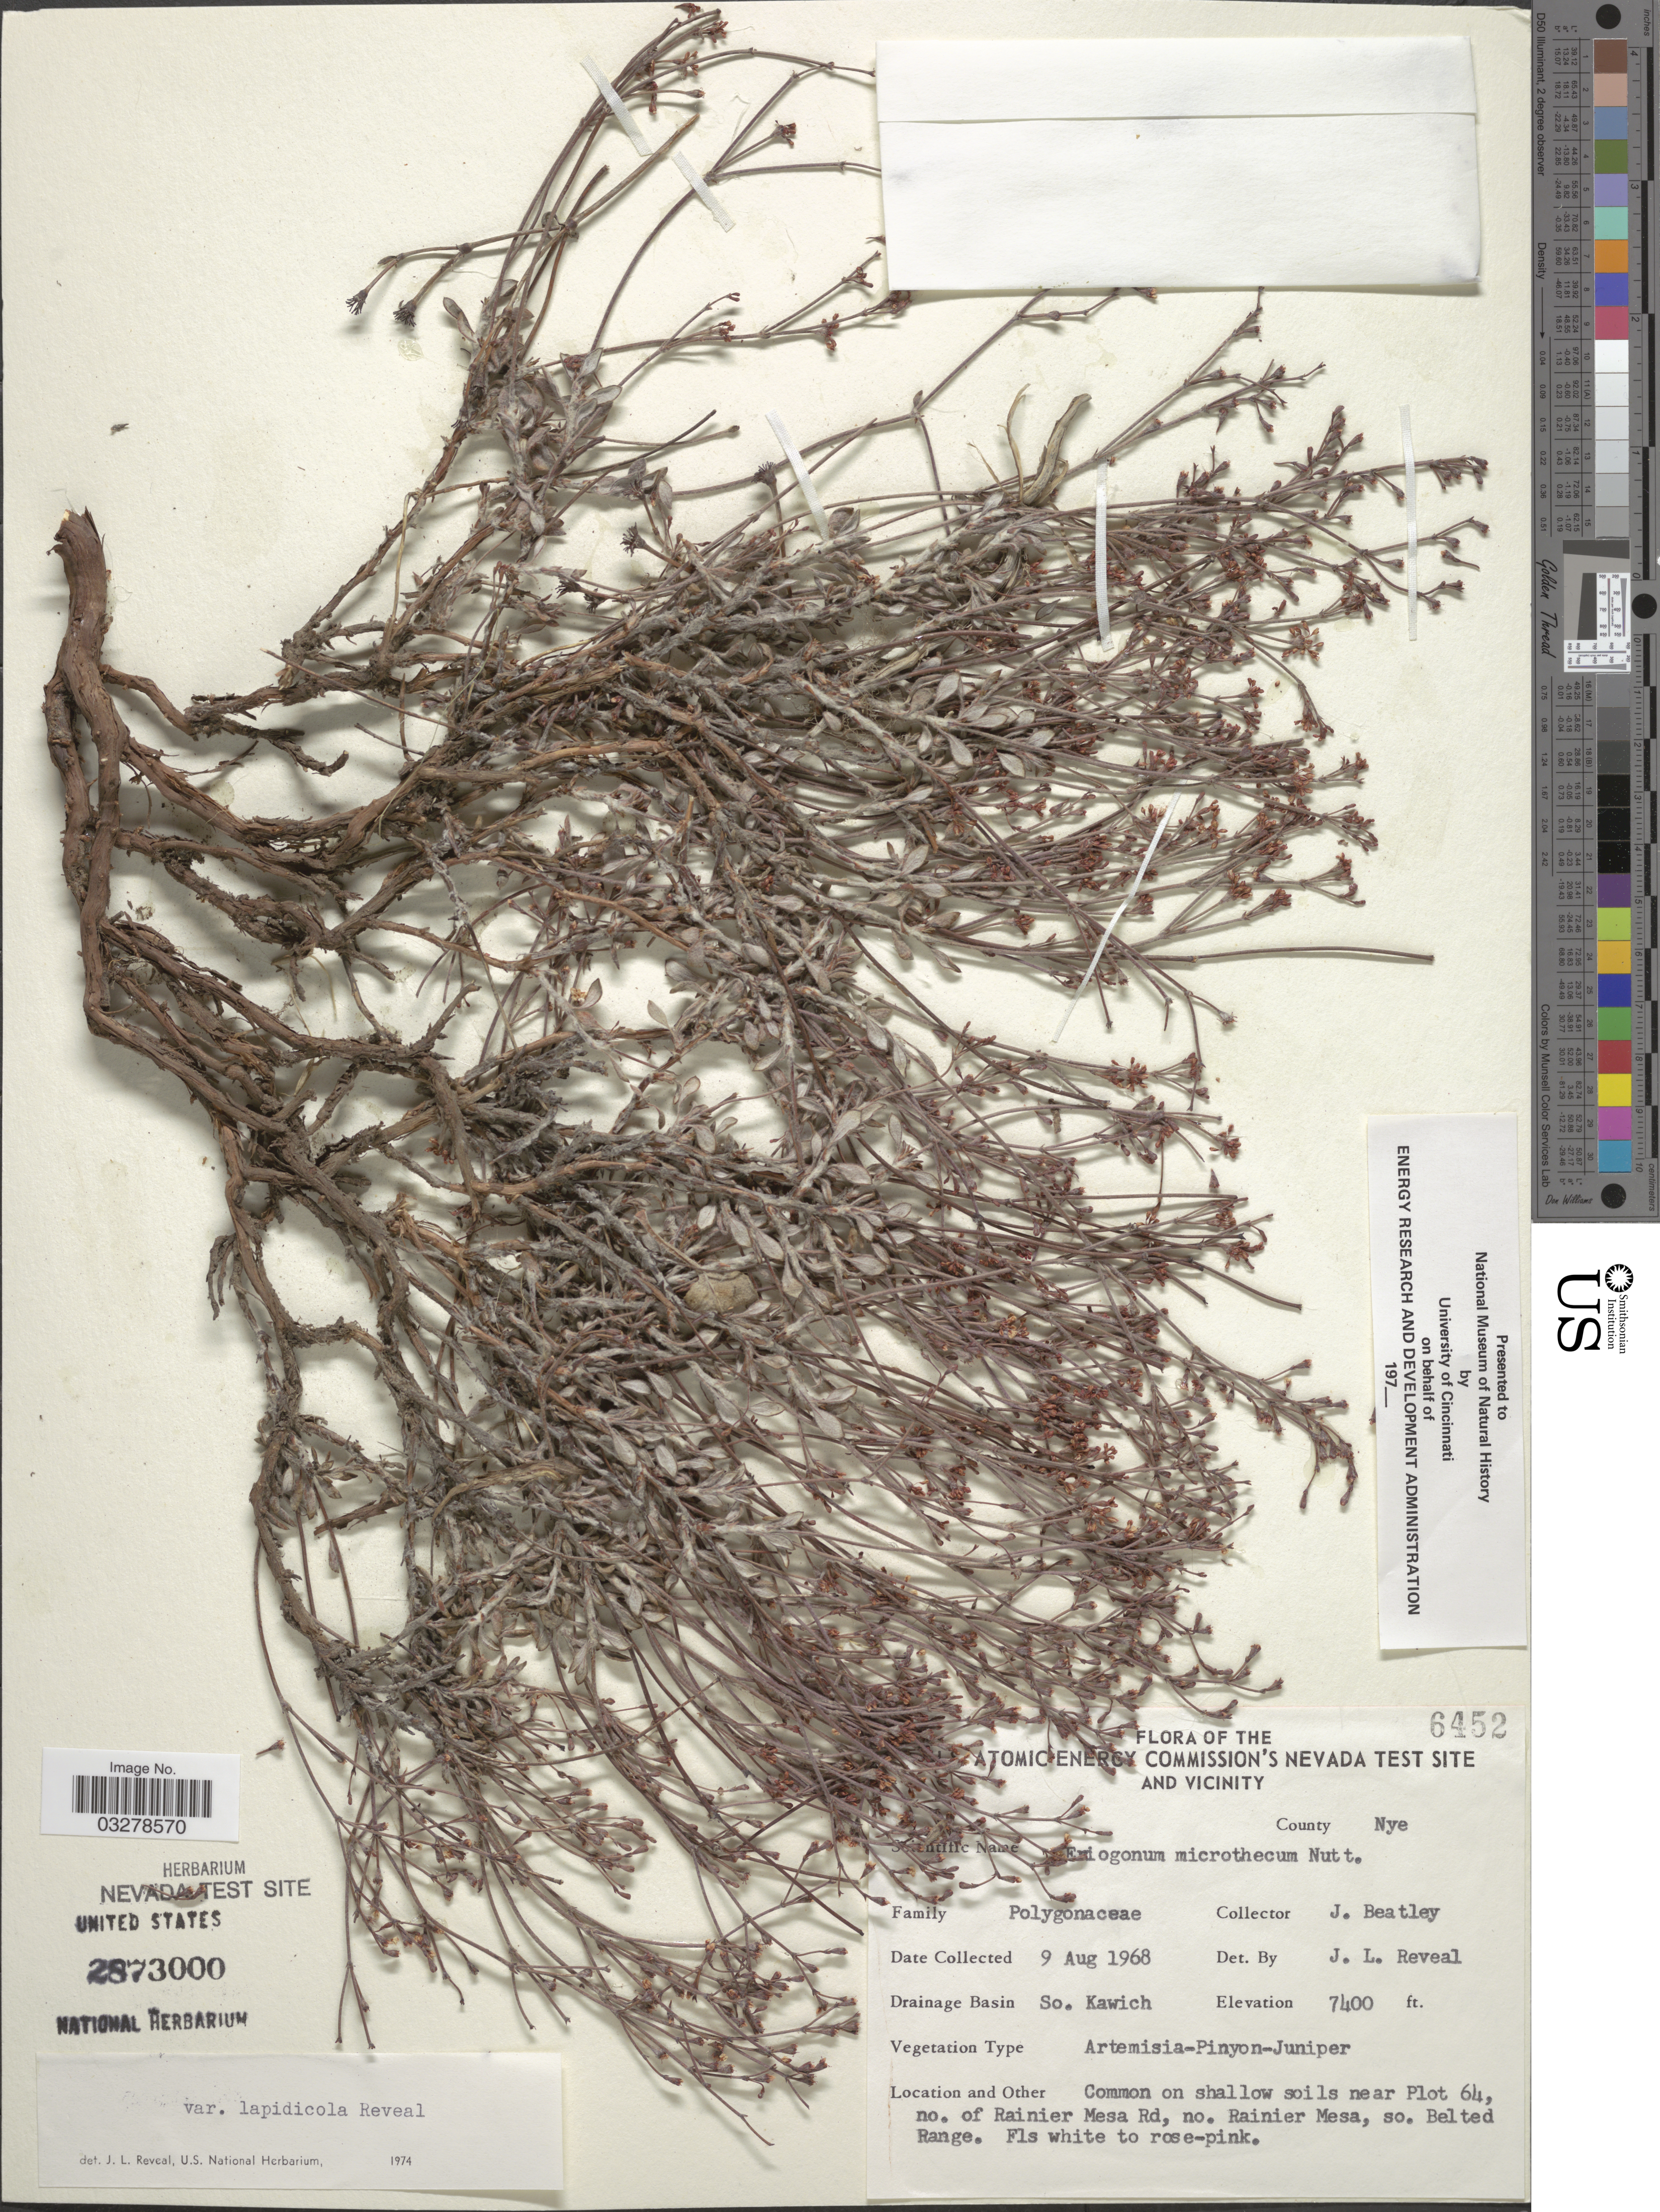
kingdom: Plantae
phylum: Tracheophyta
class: Magnoliopsida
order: Caryophyllales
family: Polygonaceae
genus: Eriogonum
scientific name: Eriogonum microtheca var. lapidicola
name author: Reveal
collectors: J. C. Beatley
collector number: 6452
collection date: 1968-08-09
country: United States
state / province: Nevada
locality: U.S. Atomic Energy Commission's Nevada Test Site and Vicinity. County Nye. Drainage Basin So. Kawich. Common on shallow soils near Plot 64, no. of Rainier Mesa Rd, no. Rainier Mesa, so. Belted Range.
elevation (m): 2256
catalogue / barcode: US 2873000